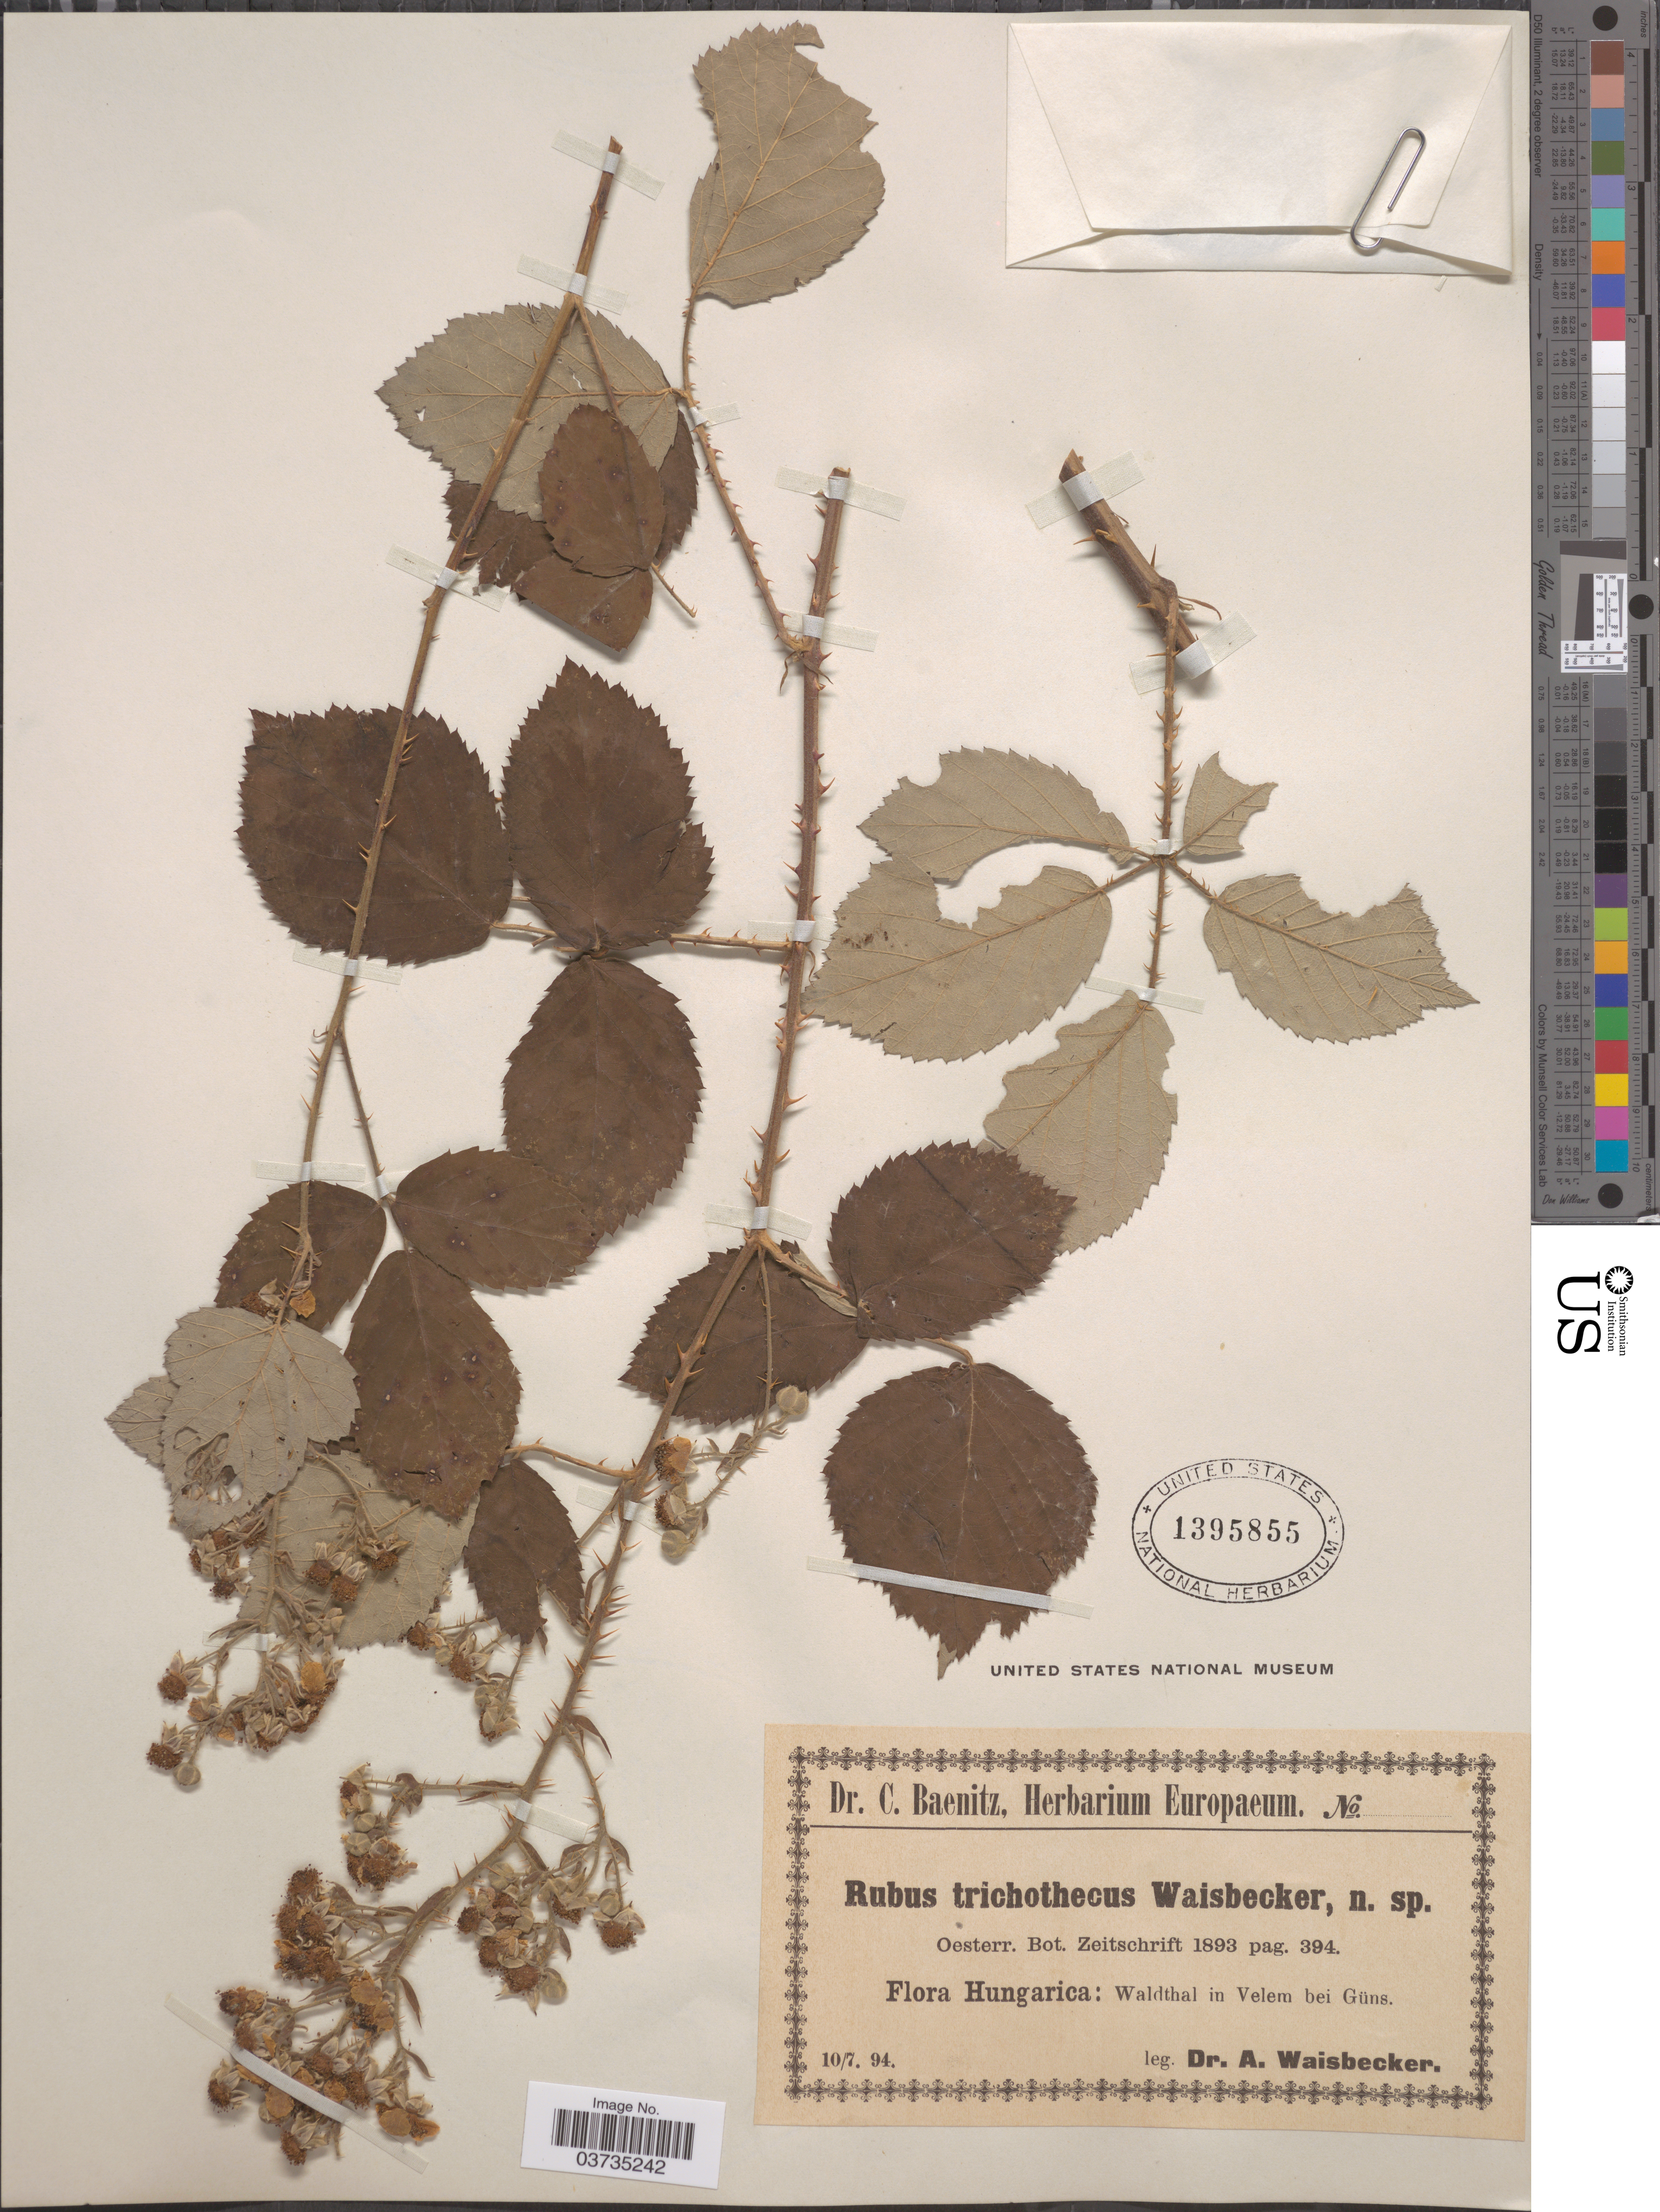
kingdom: Plantae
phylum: Tracheophyta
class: Magnoliopsida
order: Rosales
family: Rosaceae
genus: Rubus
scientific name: Rubus trichothecus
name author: Waisb.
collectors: A. Waisbecker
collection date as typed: Transcribed d/m/y: 10/7/94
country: Hungary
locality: Waldthal in Velem bei Güns.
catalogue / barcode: US 1395855